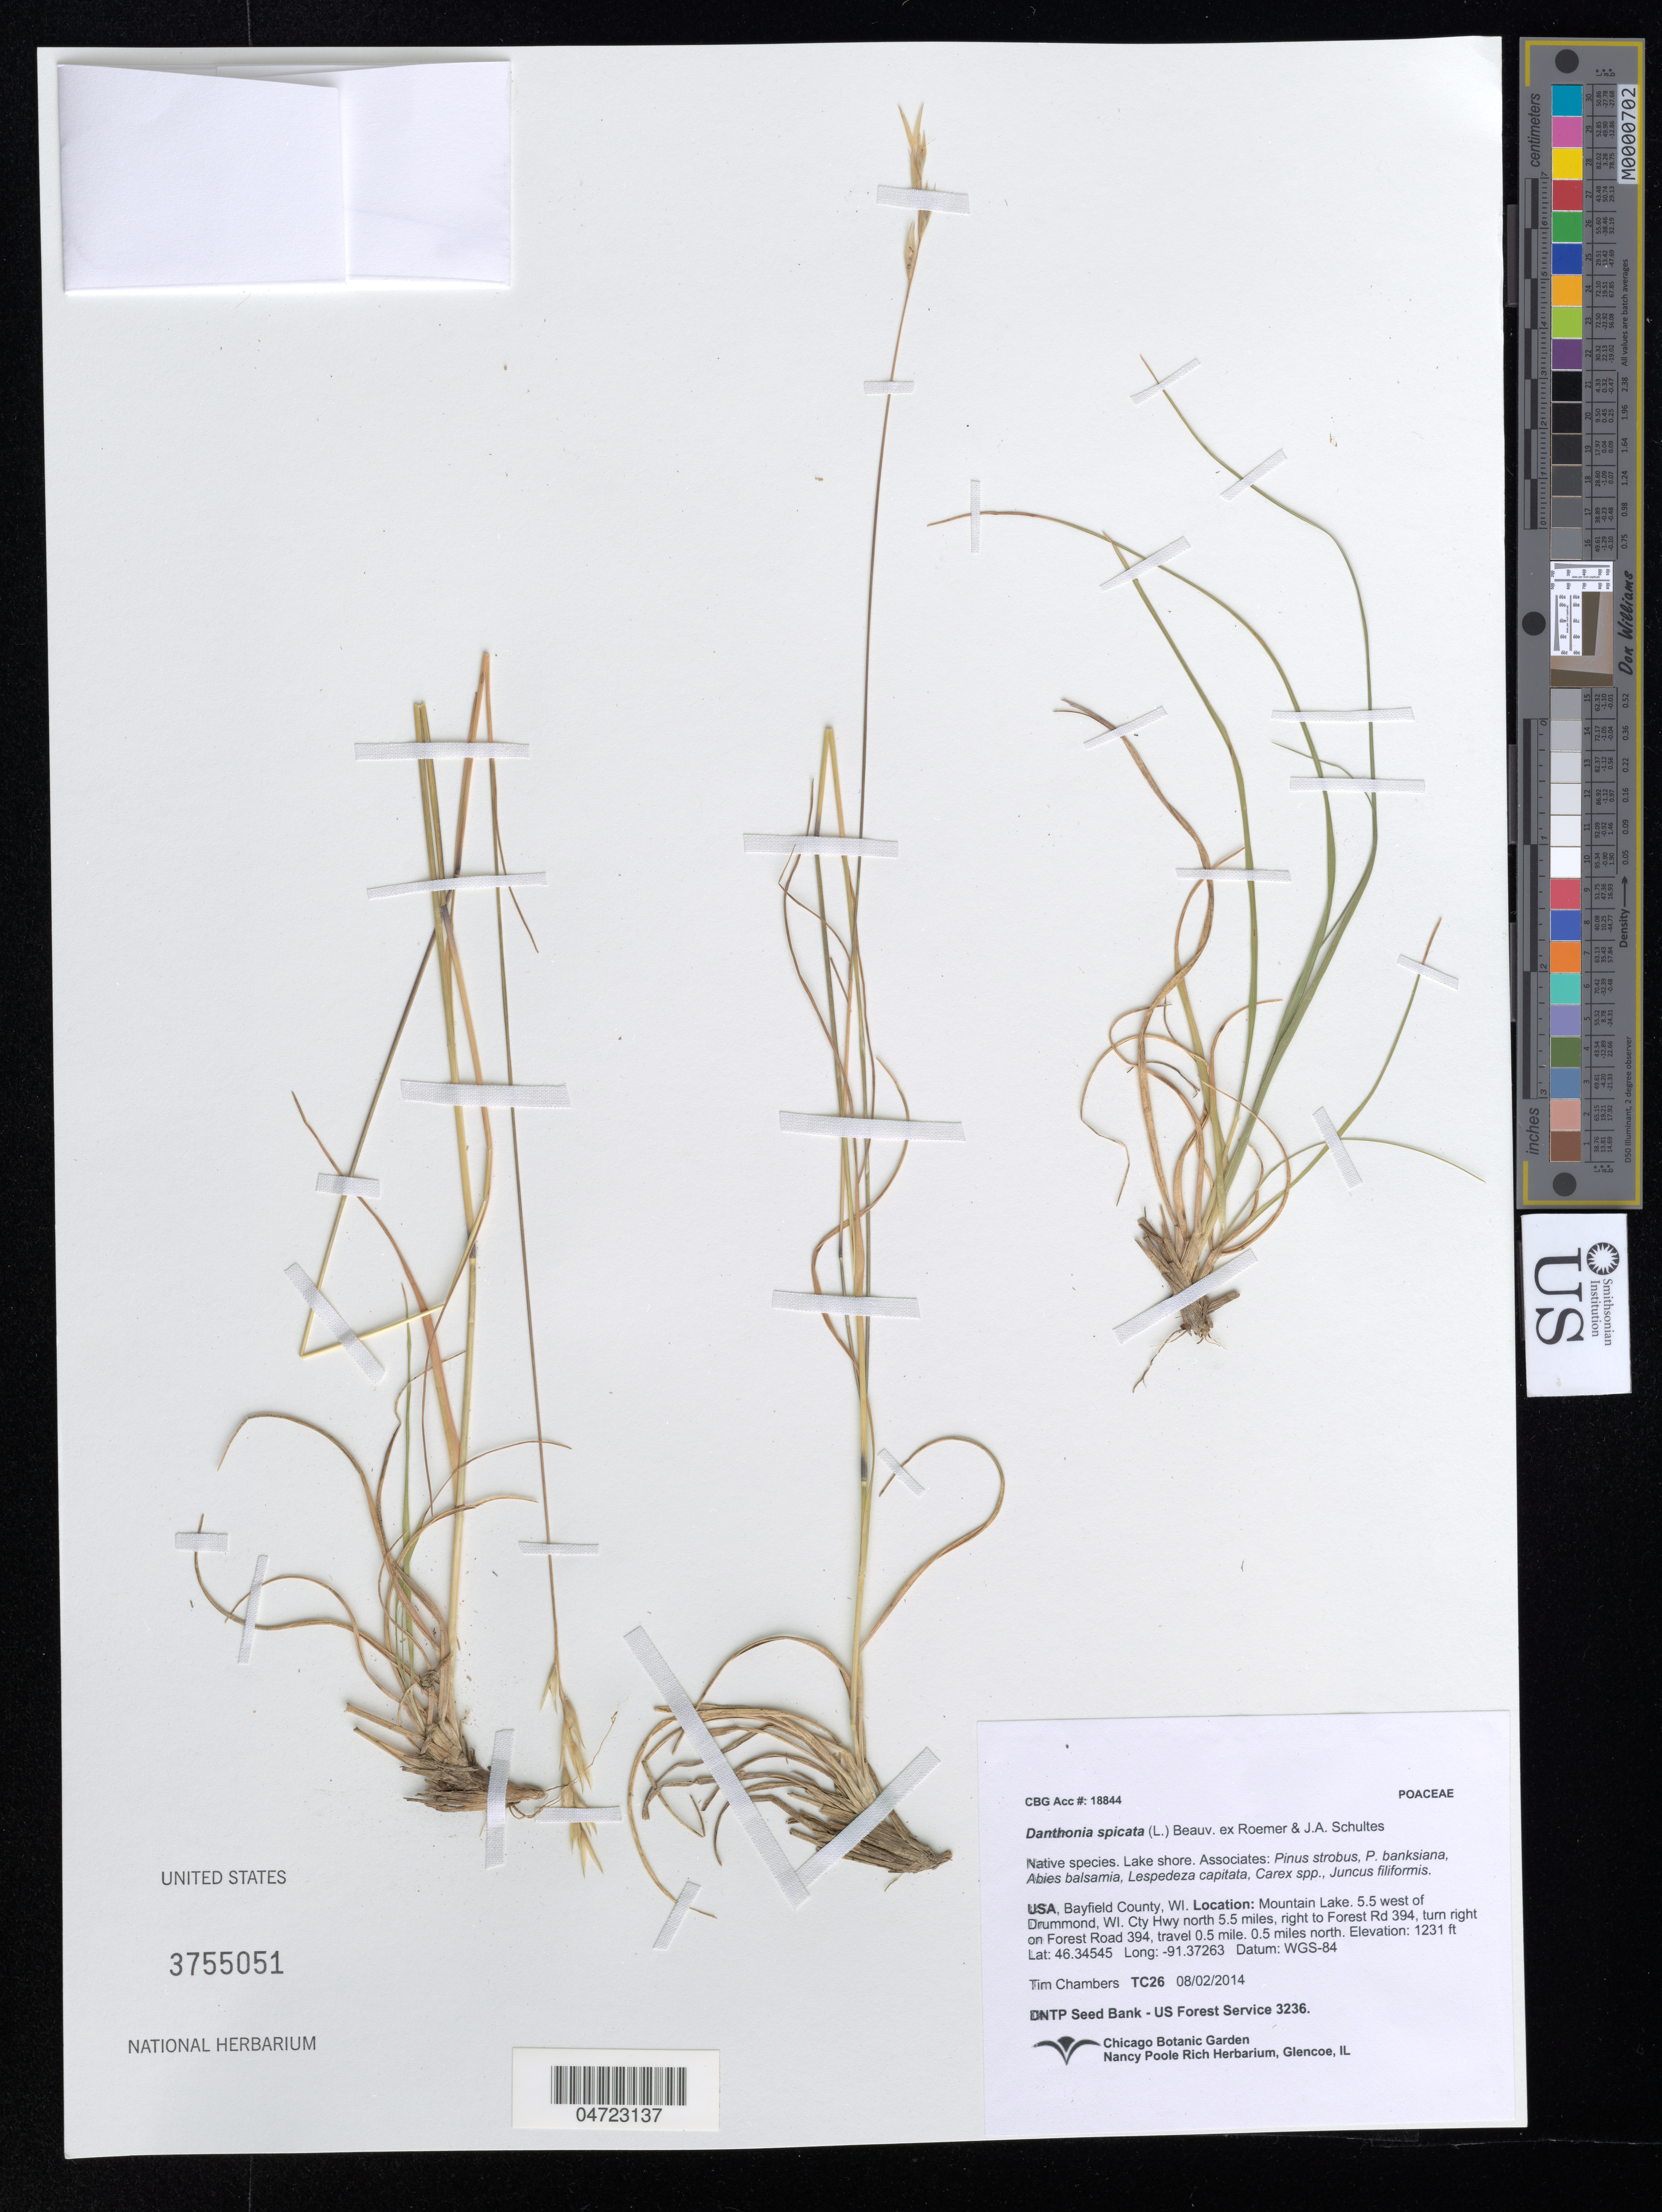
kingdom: Plantae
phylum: Tracheophyta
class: Liliopsida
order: Poales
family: Poaceae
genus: Danthonia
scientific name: Danthonia spicata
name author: (L.) P. Beauv. ex Roem. & Schult.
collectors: T. Chambers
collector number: TC26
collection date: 2014-08-02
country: United States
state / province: Wisconsin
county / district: Bayfield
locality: Bayfield County. Mountain Lake, 5.5 west of Drummond, WI. Cty Hwy north 5.5 miles, right to Forest Rd 294, turn right on Forest Road 394, travel 0.5 mile. 0.5 miles north.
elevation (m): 375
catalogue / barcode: US 3755051